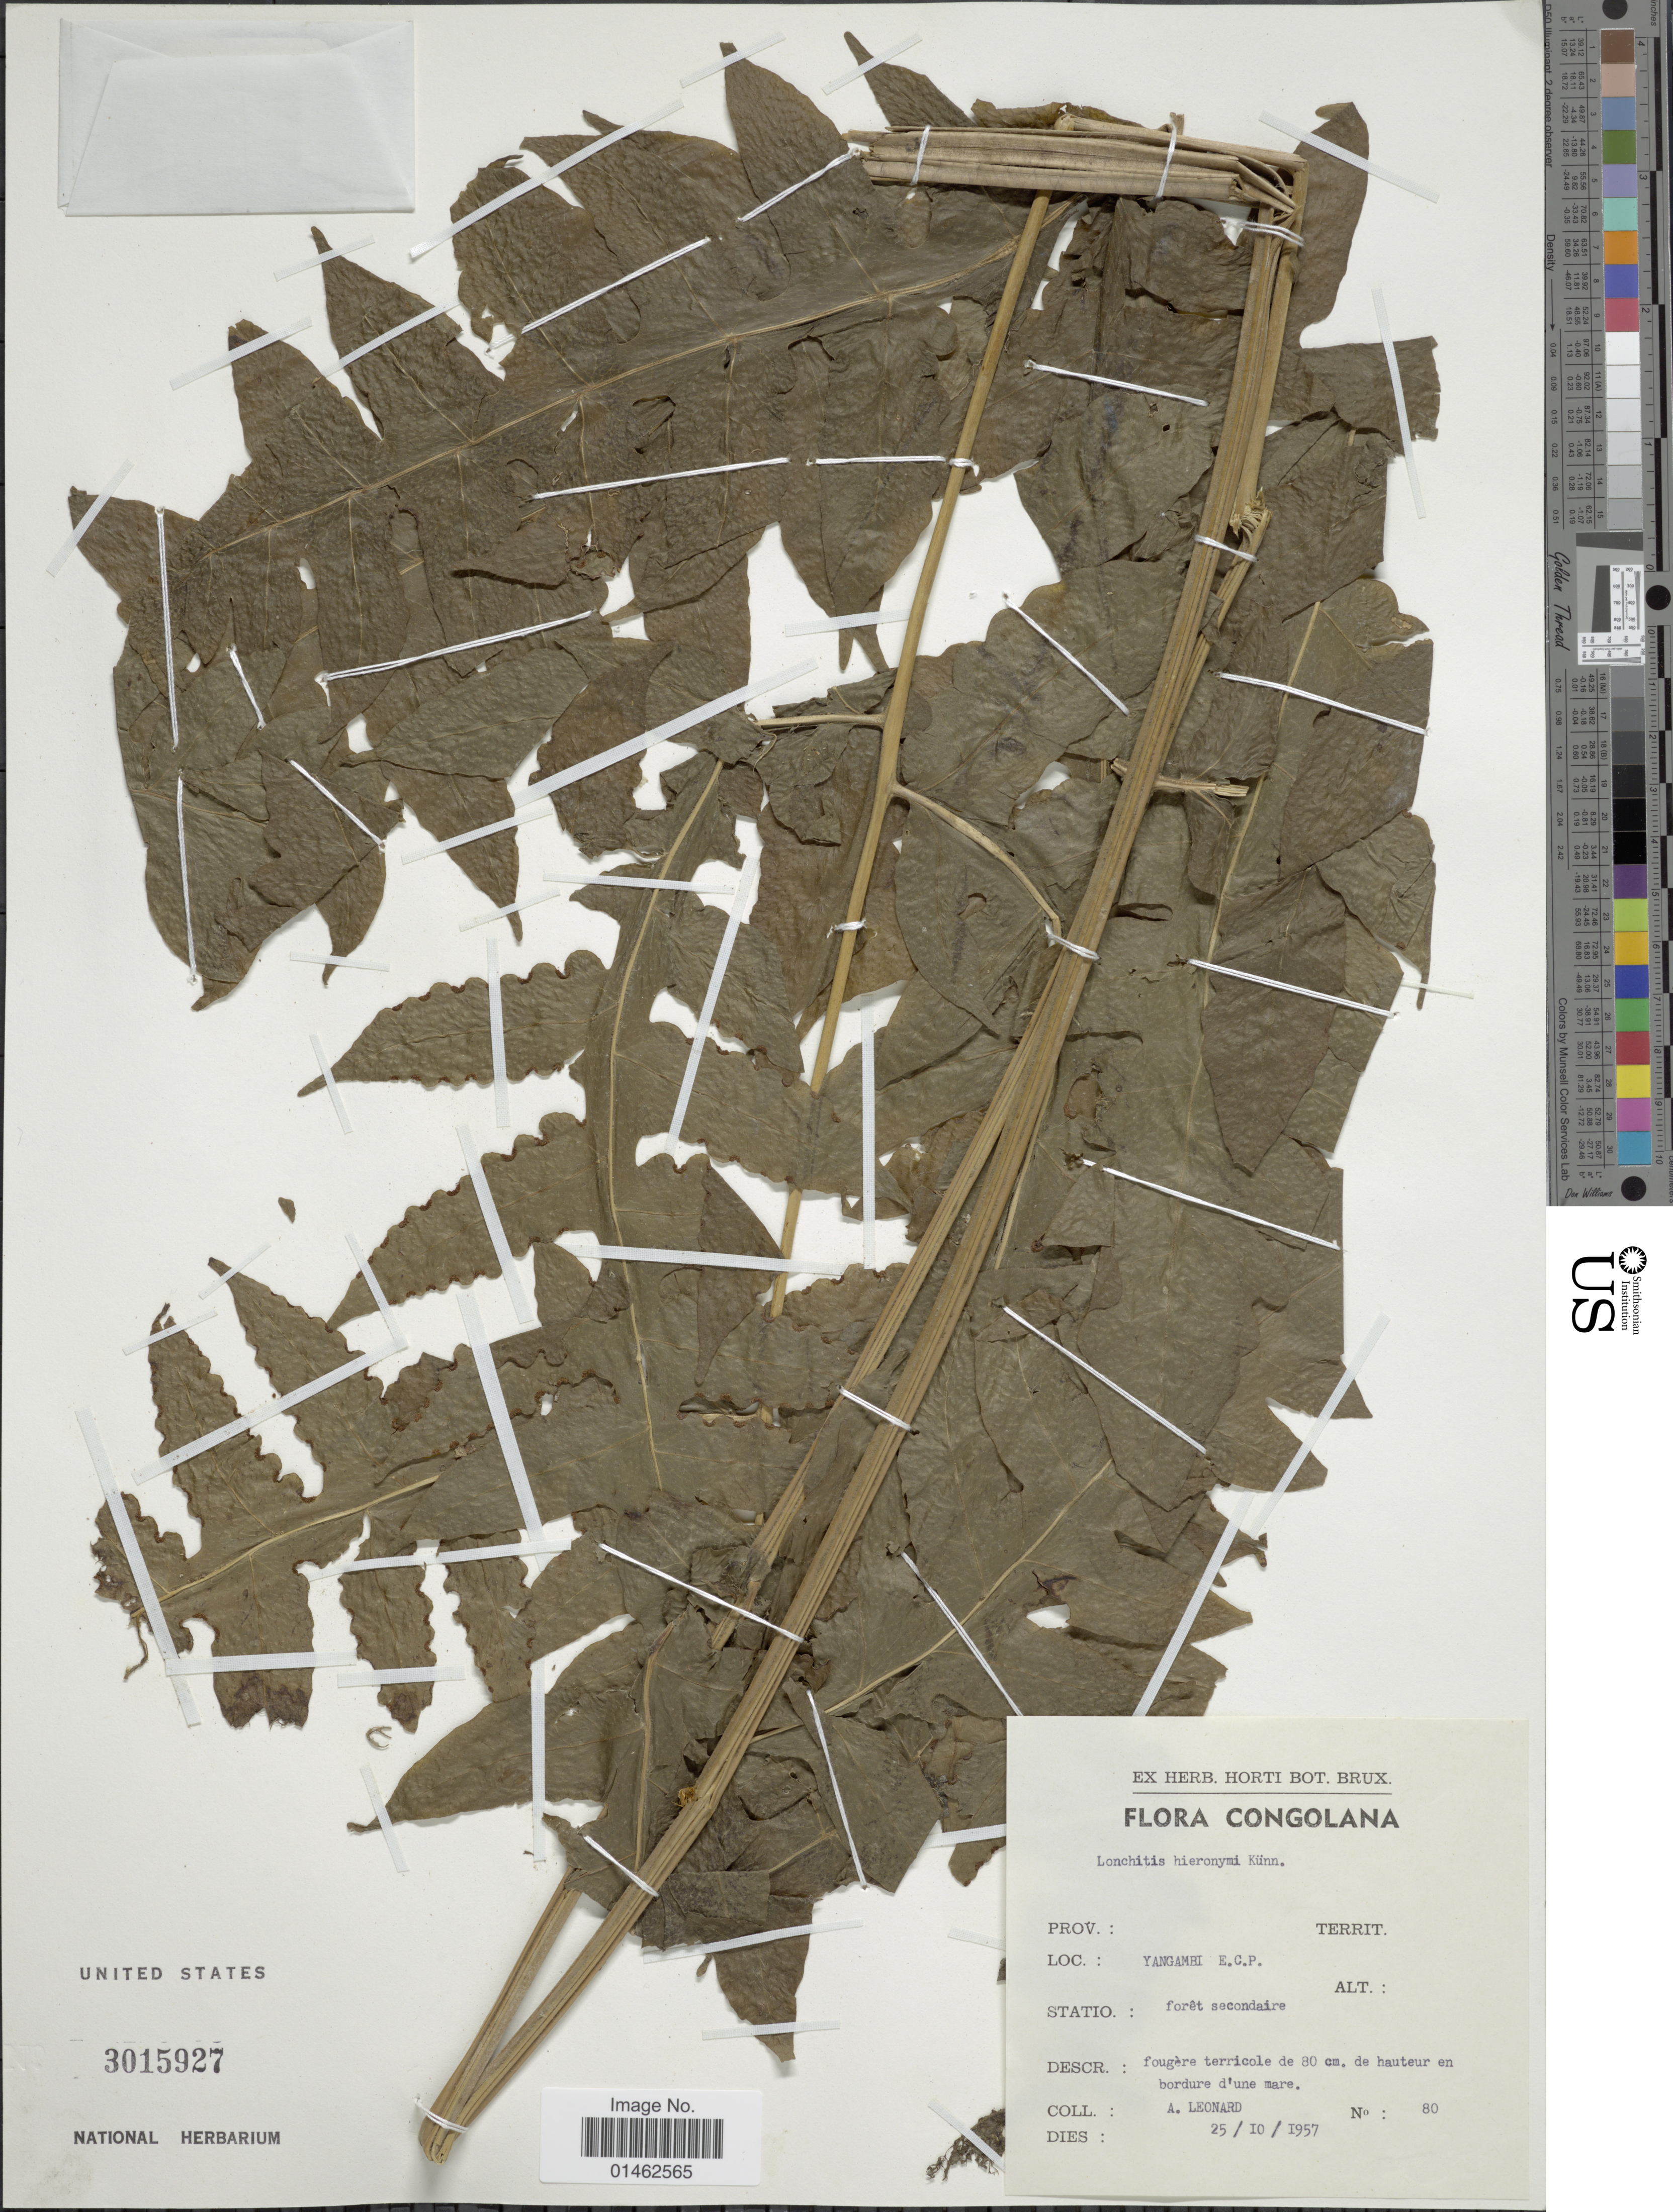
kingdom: Plantae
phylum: Tracheophyta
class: Polypodiopsida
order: Polypodiales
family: Dennstaedtiaceae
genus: Blotiella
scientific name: Blotiella hieronymi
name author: (Kummerle) Pic. Serm.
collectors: A. Leonard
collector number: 80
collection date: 1957-10-25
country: Congo, Democratic Republic of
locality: Yangambi E.C.P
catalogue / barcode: US 3015927